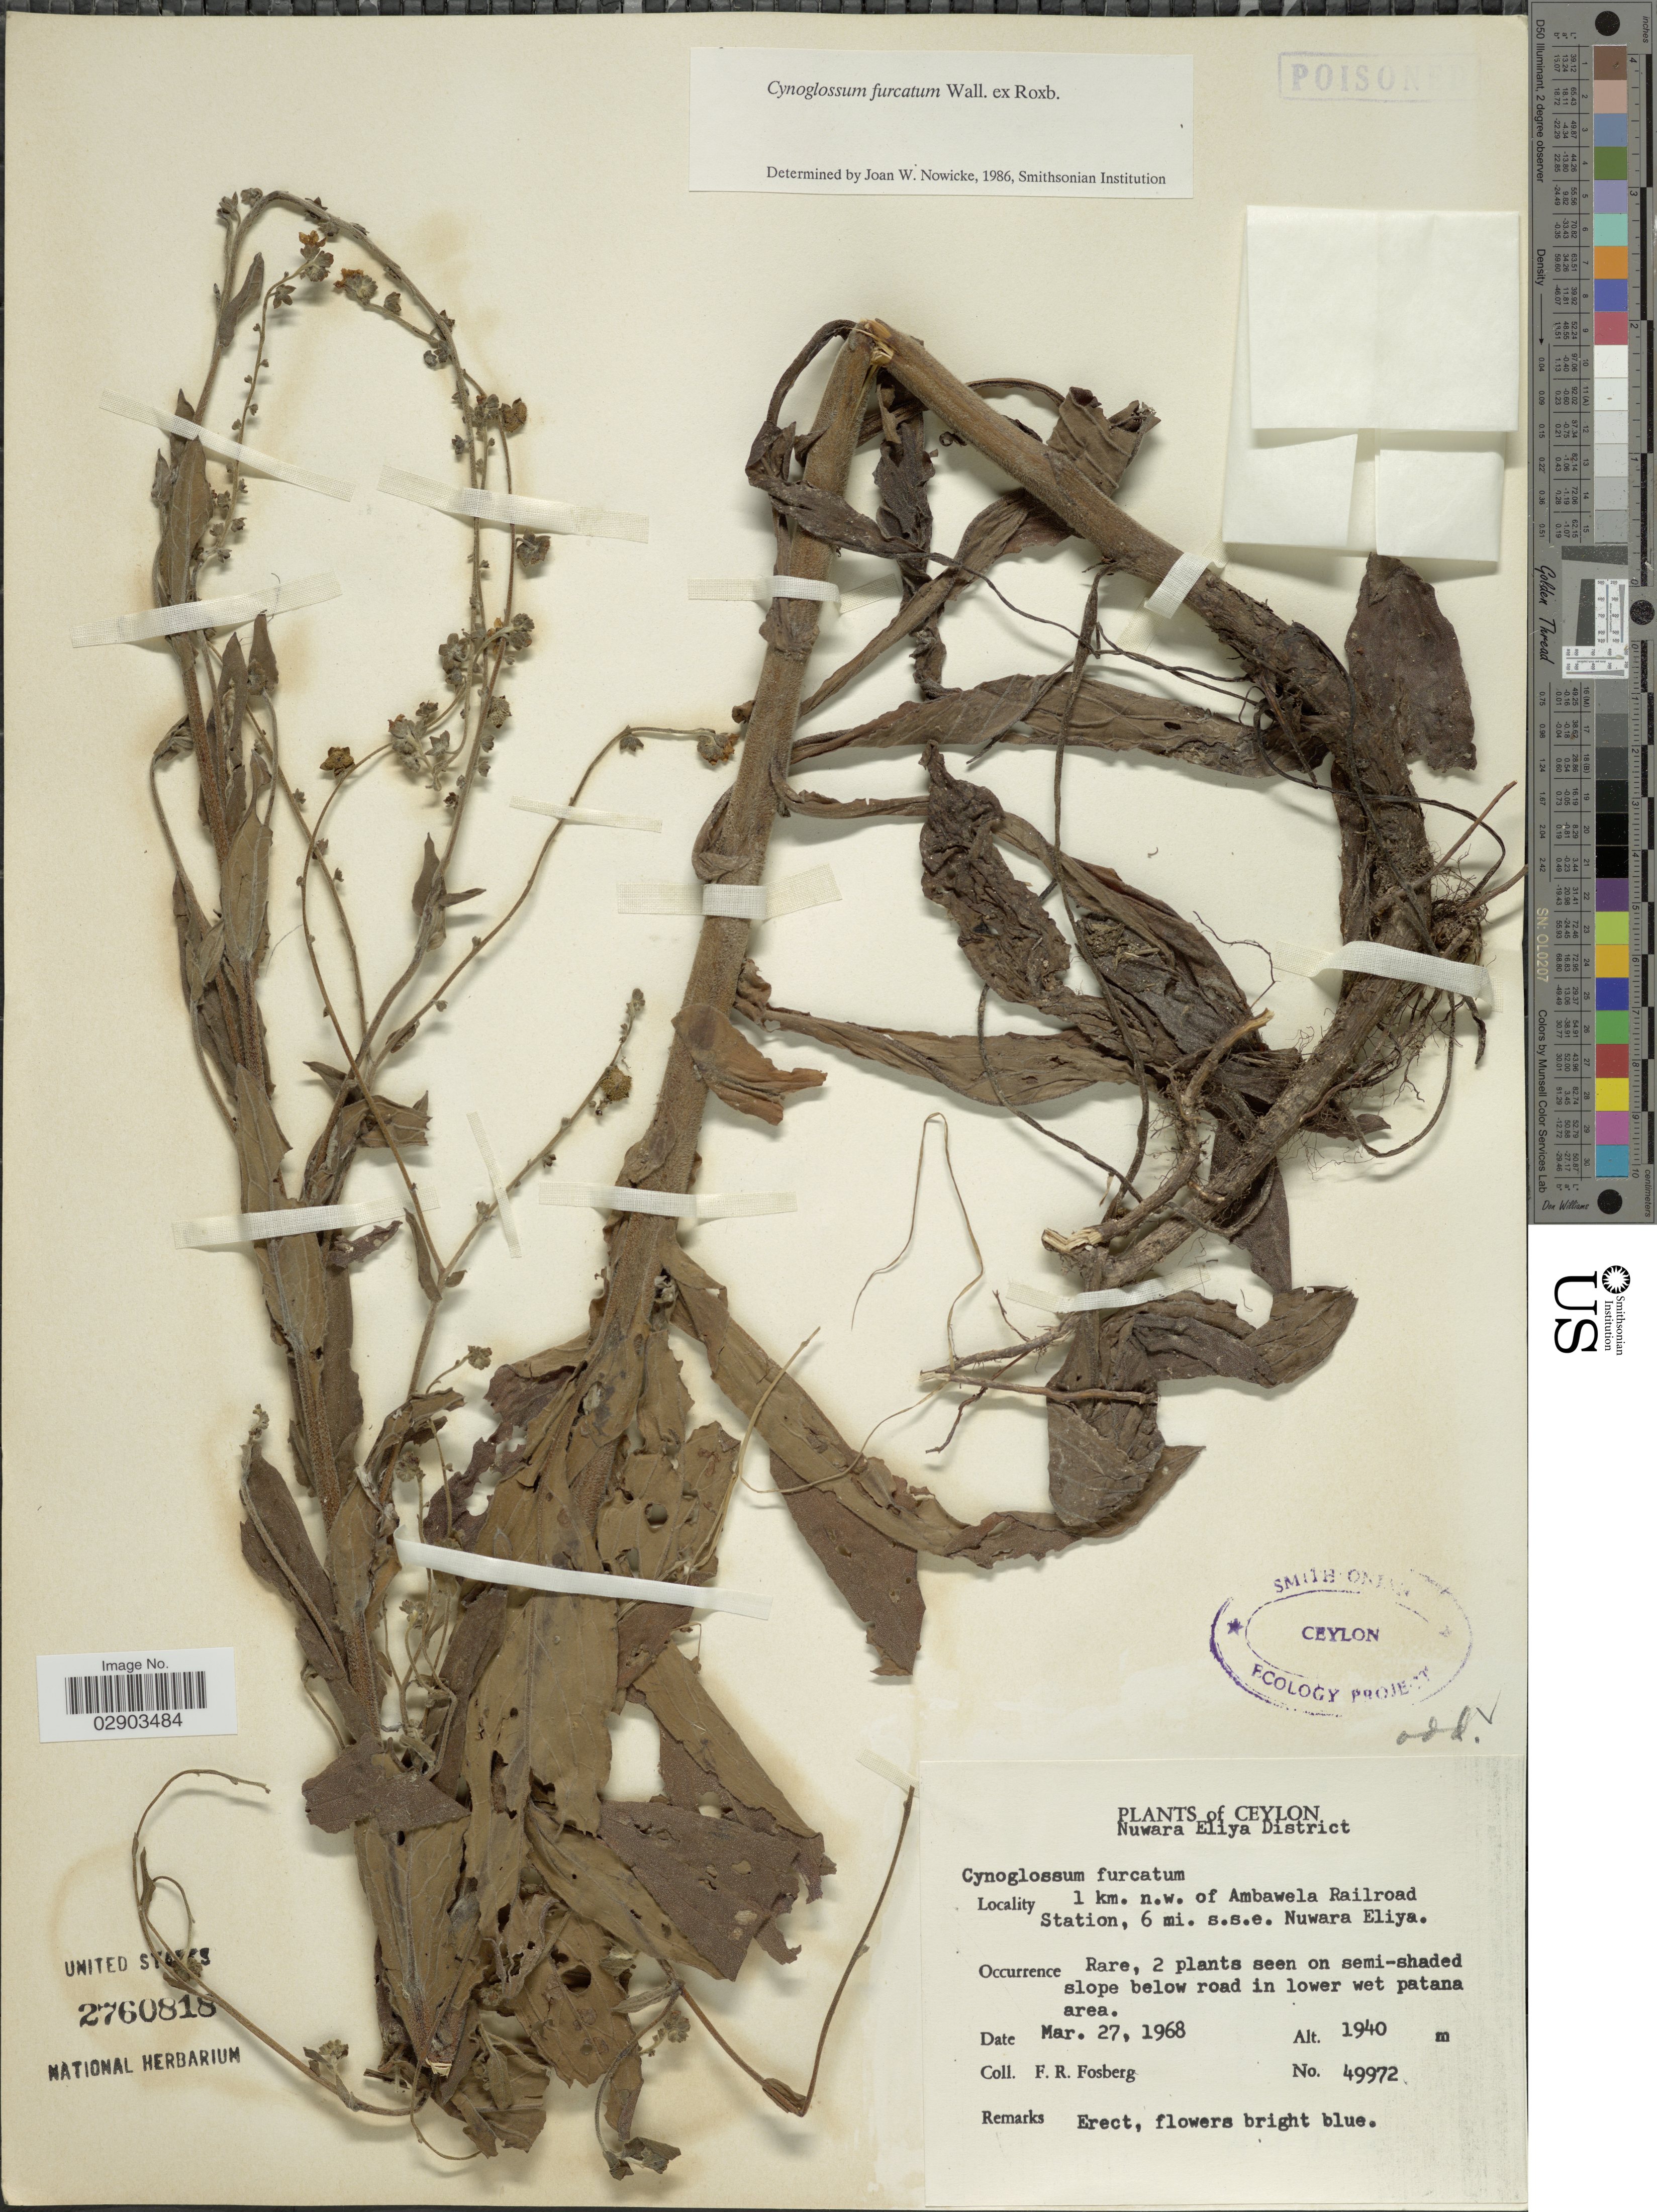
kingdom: Plantae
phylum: Tracheophyta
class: Magnoliopsida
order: Boraginales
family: Boraginaceae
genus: Cynoglossum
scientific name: Cynoglossum furcatum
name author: Wall.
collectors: F. R. Fosberg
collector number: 49972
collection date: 1968-03-27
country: Sri Lanka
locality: Ceylon. Nuwara Eliya District, 1 km. n.w. of Ambawela Railroad Station, 6 mi. s.s.e. Nuwara Eliya.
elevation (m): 1940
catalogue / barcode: US 2760818